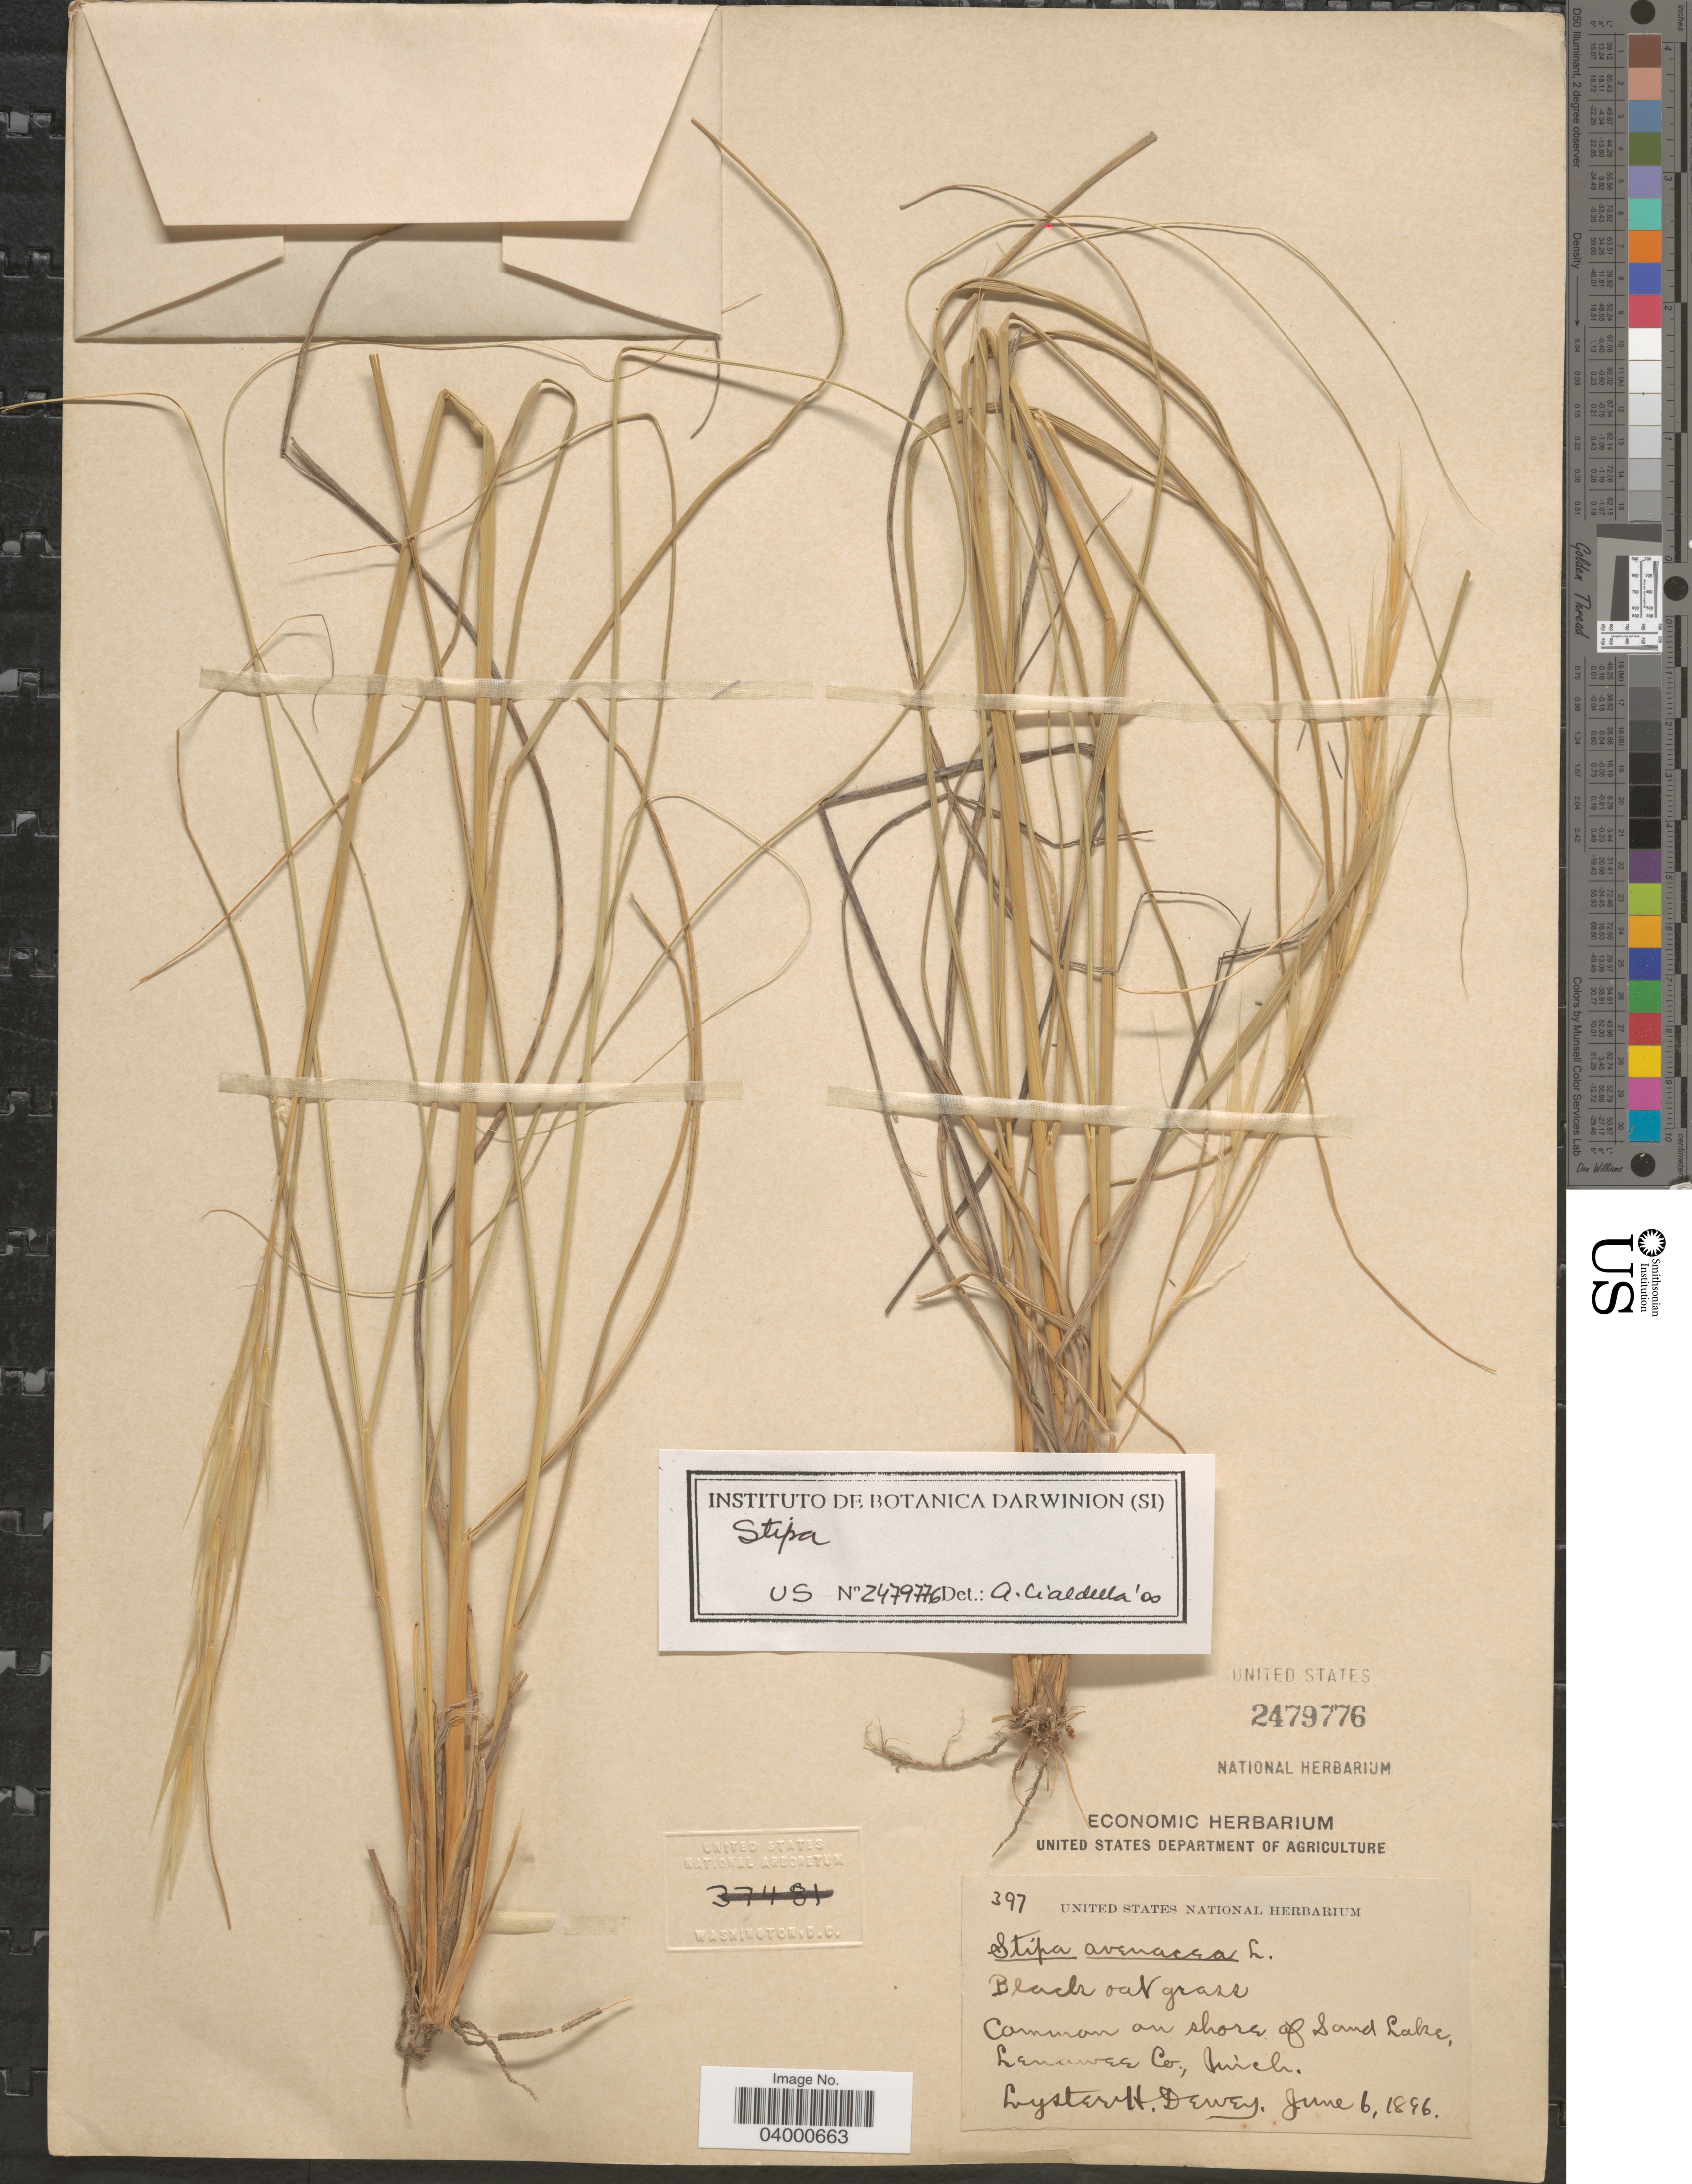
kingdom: Plantae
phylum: Tracheophyta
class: Liliopsida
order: Poales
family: Poaceae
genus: Pappostipa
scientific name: Pappostipa sp.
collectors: L. H. Dewey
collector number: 397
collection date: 1896-06-06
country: United States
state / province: Michigan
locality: Common on shore of Sand Lake, Lenawee Co.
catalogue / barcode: US 2479776